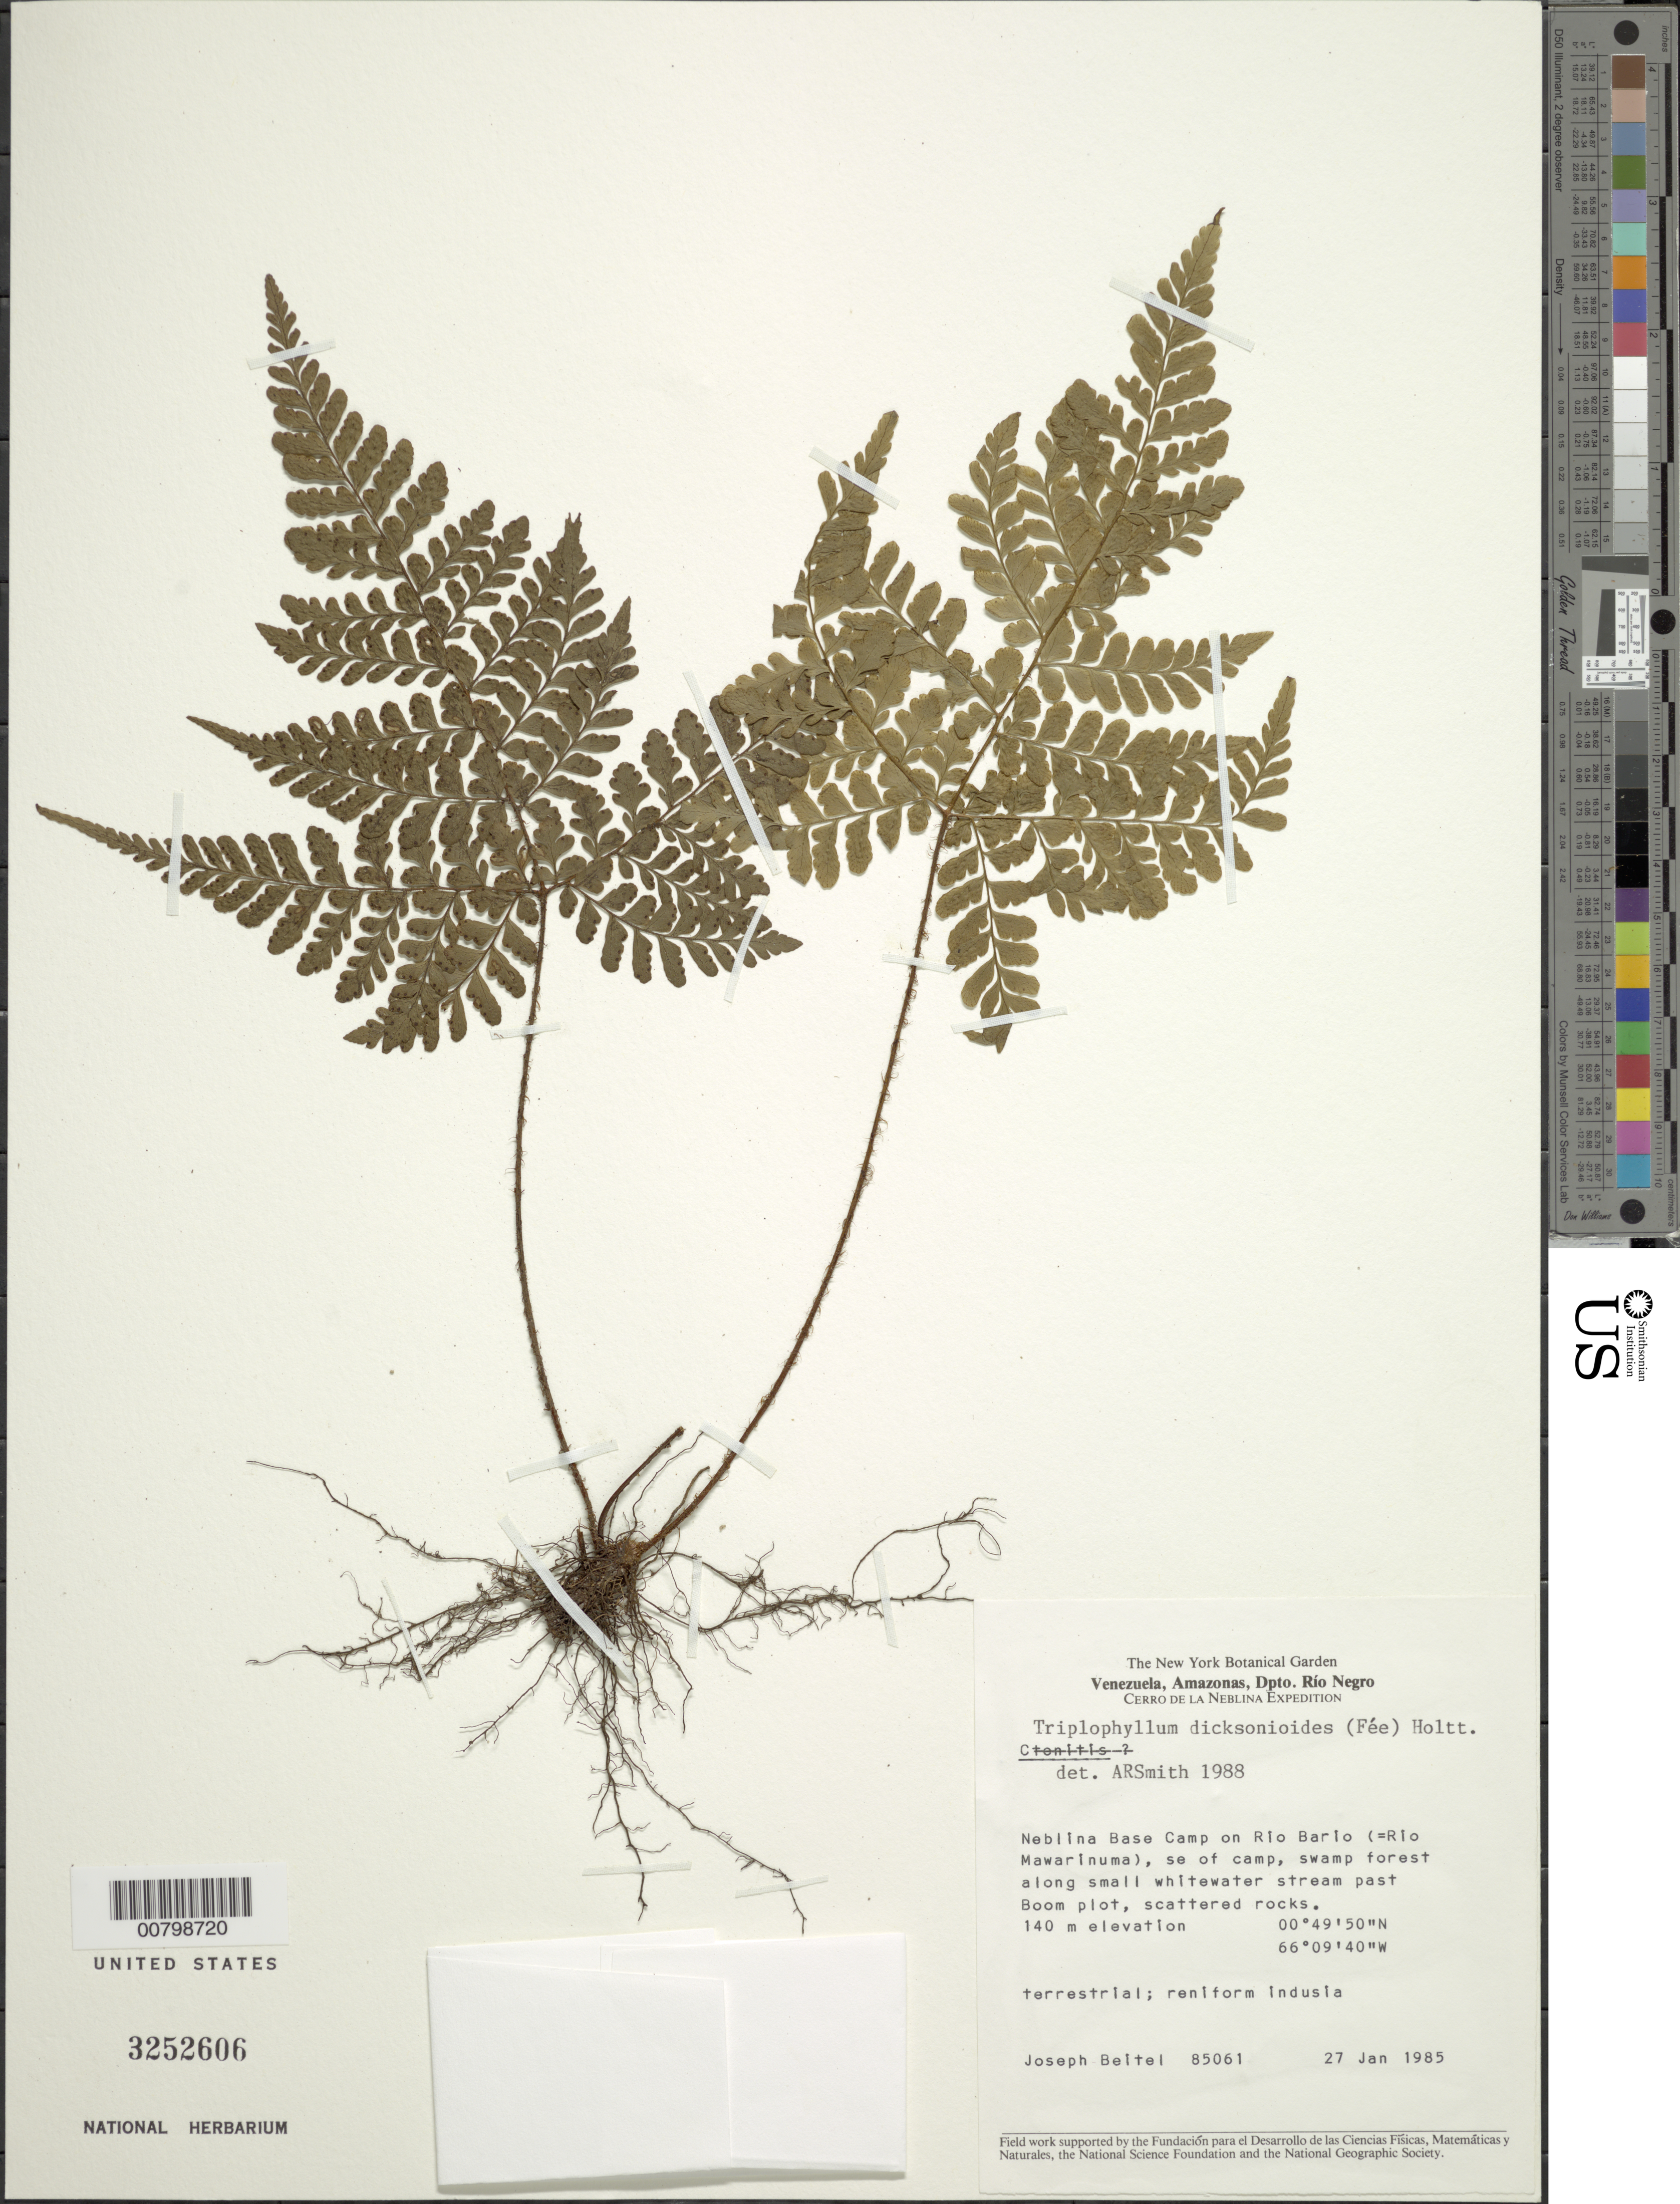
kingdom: Plantae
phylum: Tracheophyta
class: Polypodiopsida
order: Polypodiales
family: Tectariaceae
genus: Triplophyllum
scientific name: Triplophyllum dicksonioides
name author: (Fée) Holttum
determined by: Smith, Alan R., (UC)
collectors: J. M. Beitel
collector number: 85061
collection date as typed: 27-Jan-85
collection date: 1985-01-27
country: Venezuela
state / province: Amazonas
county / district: Río Negro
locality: Neblina Base Camp on Río Barío (= Río Mawarinuma), SE of camp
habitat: Swamp forest along small whitewater stream, scattered rocks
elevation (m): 140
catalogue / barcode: US 3252606